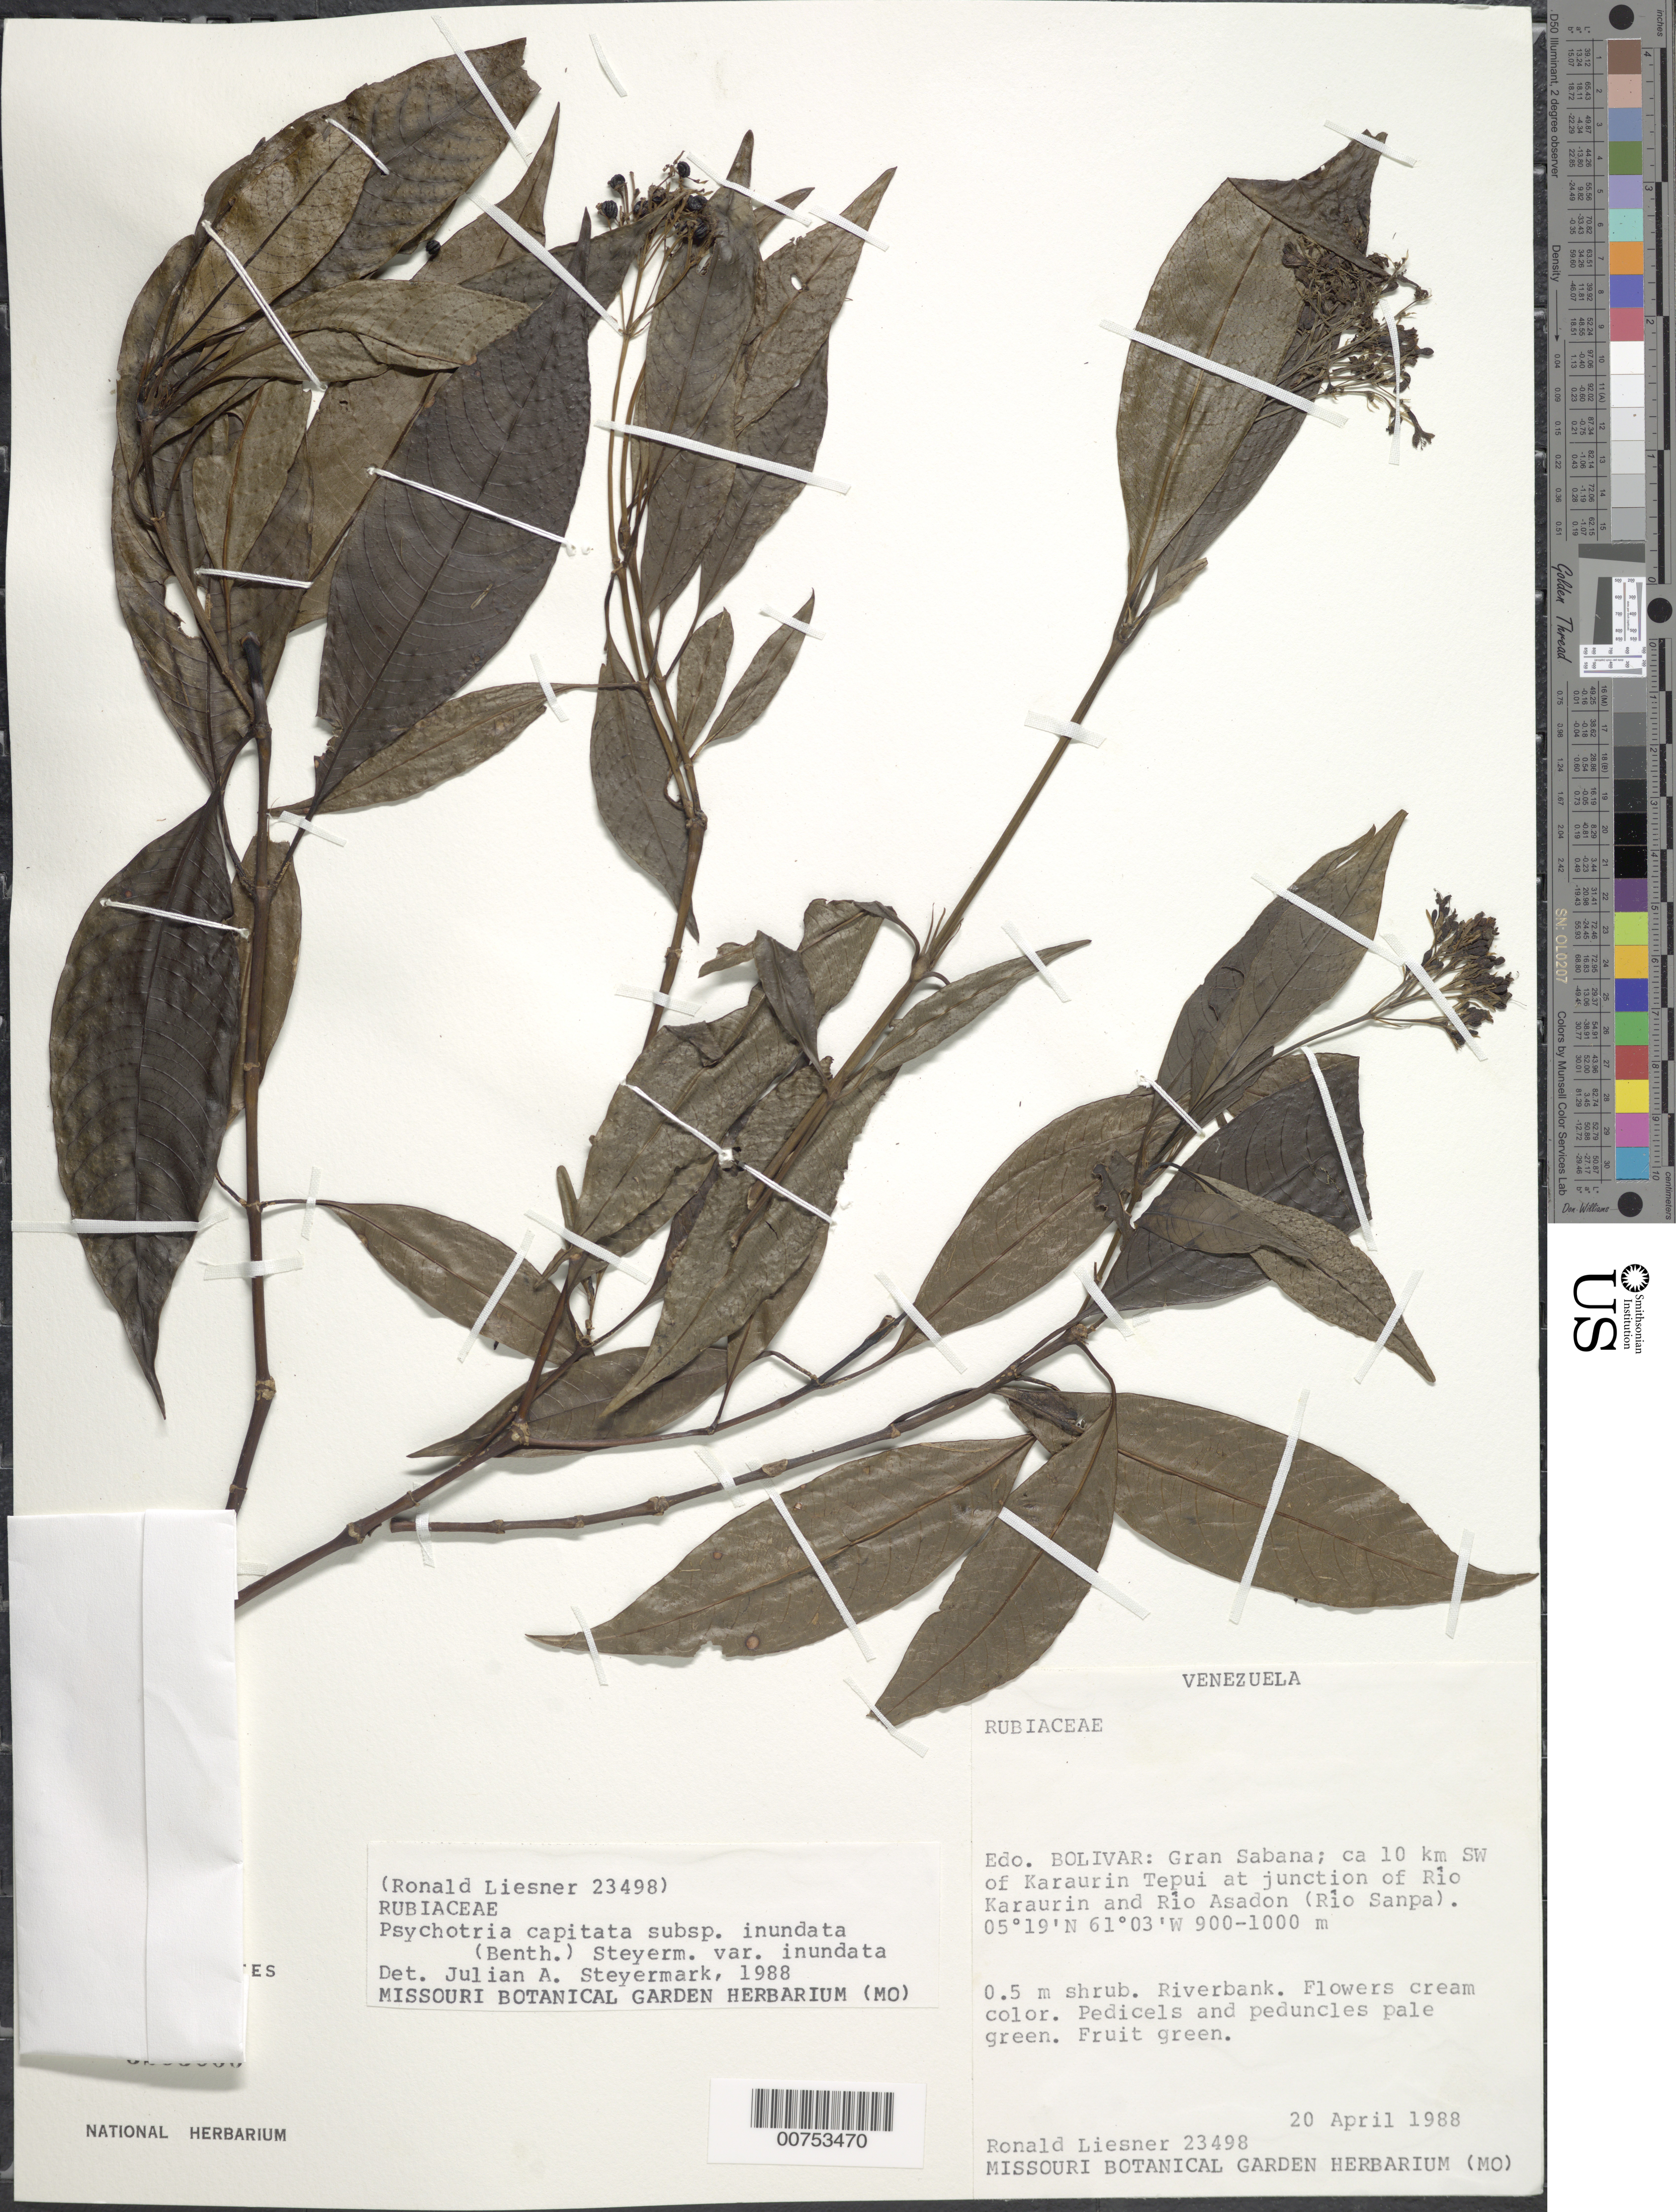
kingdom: Plantae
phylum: Tracheophyta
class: Magnoliopsida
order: Gentianales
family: Rubiaceae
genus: Psychotria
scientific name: Psychotria capitata var. inundata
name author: (Benth.) Steyerm.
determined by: Steyermark, Julian A., (VEN)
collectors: R. L. Liesner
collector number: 23498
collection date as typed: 20-Apr-88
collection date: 1988-04-20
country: Venezuela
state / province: Bolívar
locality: Gran Sabana, ca 10 km SW of Karaurin tepuí at junction of Río Karaurin and Río Asadon (Río Sanpa)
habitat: Riverbank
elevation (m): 900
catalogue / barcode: US 3293066